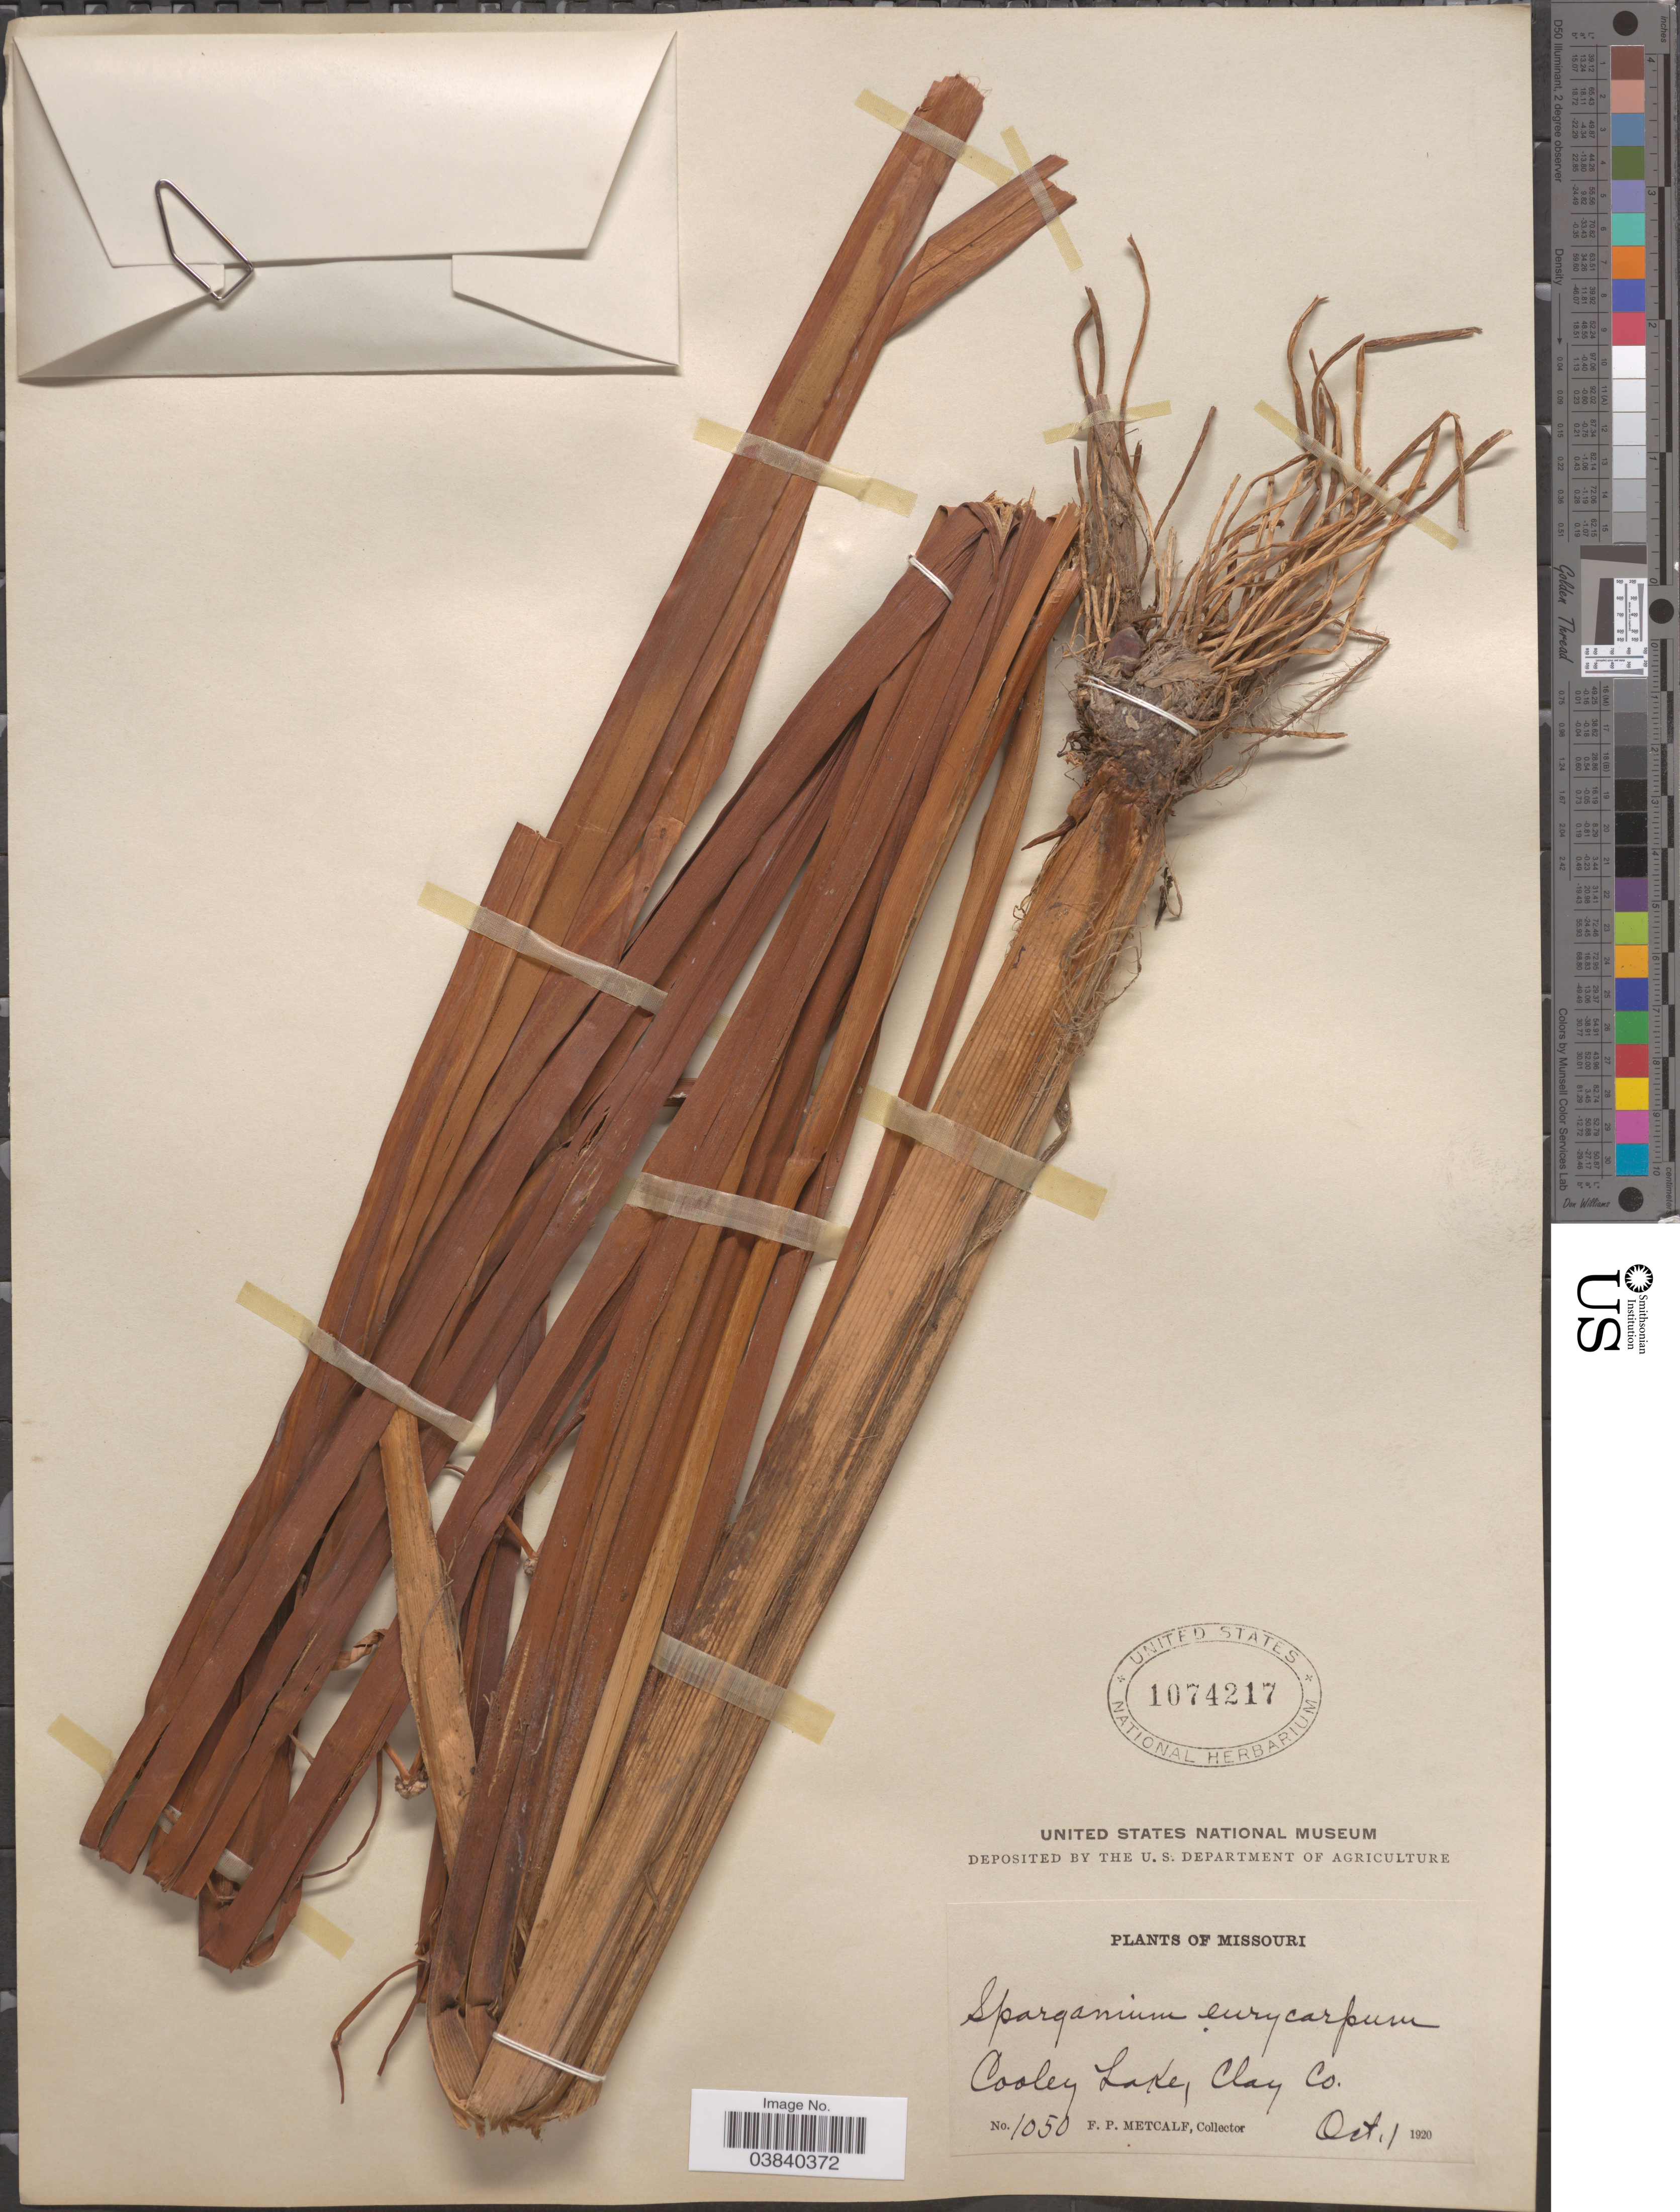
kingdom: Plantae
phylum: Tracheophyta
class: Liliopsida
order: Poales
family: Typhaceae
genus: Sparganium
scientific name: Sparganium eurycarpum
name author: Engelm.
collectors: F. Metcalf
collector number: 1050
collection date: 1920-10-01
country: United States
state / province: Missouri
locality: Cooley Lake, Clay Co.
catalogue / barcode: US 1074217